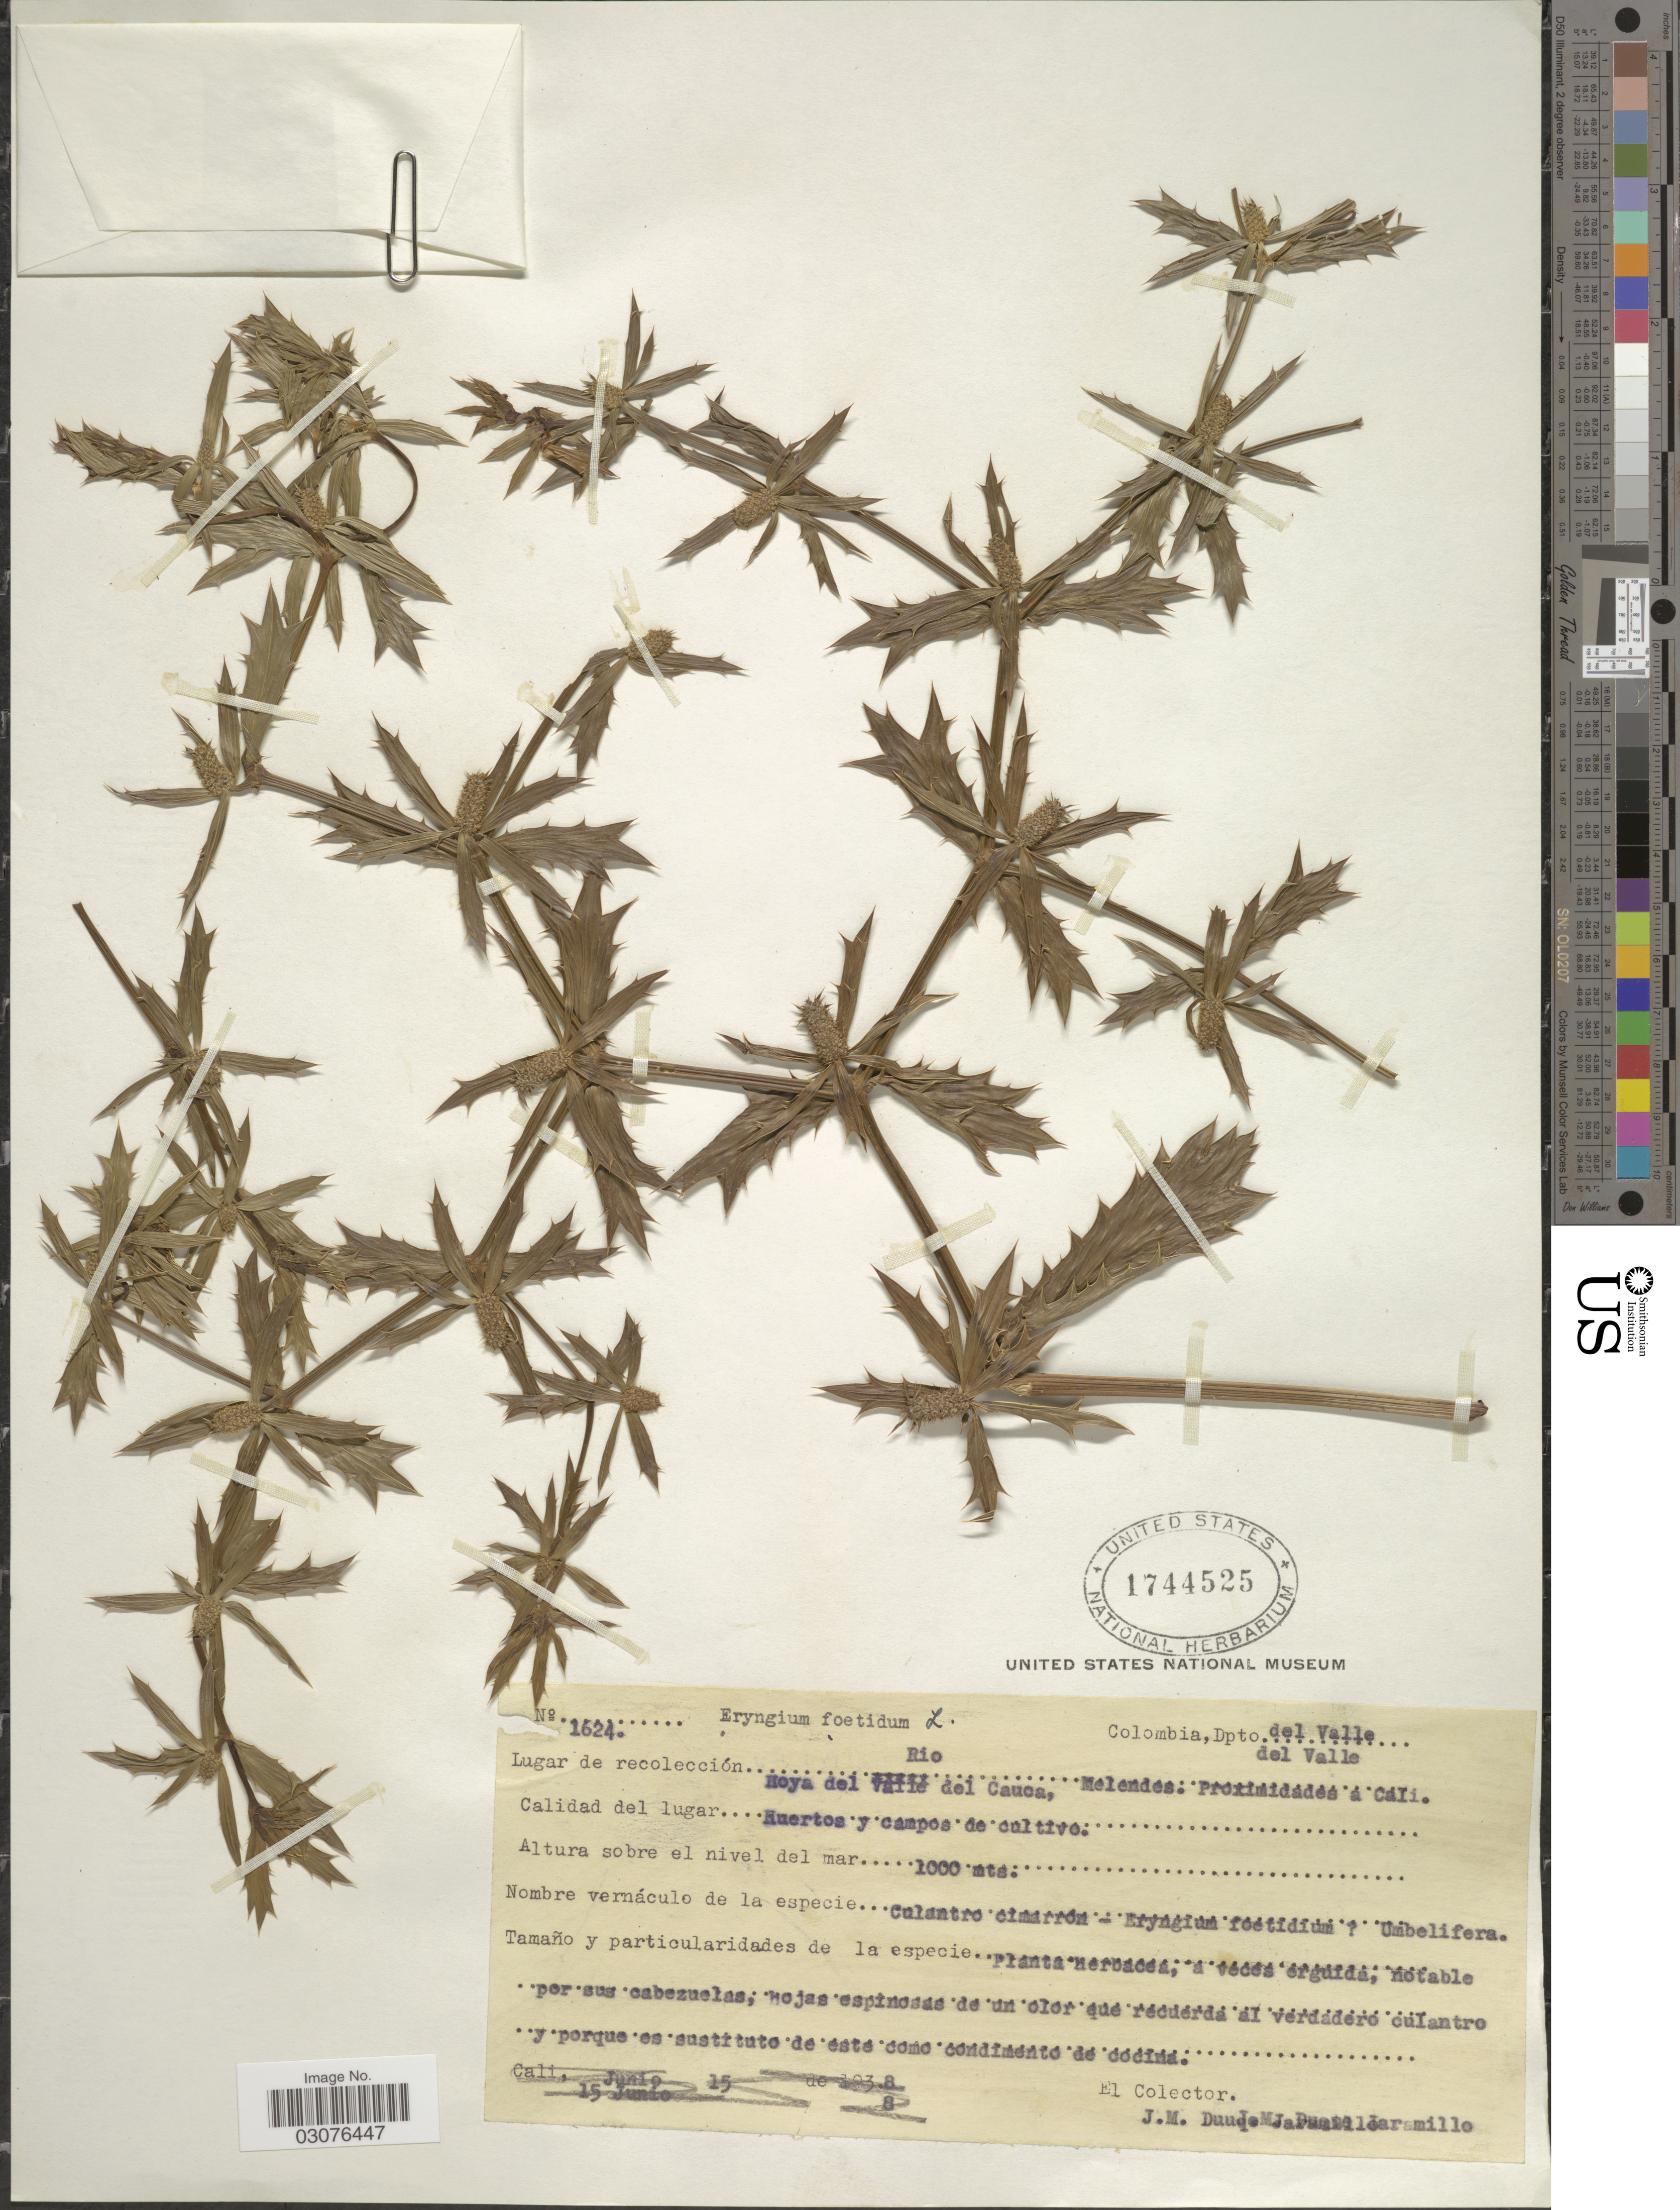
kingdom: Plantae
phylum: Tracheophyta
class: Magnoliopsida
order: Apiales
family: Apiaceae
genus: Eryngium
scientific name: Eryngium foetidum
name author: L.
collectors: J. Duque, Collector illegible & Collector illegible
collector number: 1624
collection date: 1938-06-15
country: Colombia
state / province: Valle del Cauca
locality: Dpto del Valle, del Valle. Hoya del Rio del Cauca, Melendes. Proximidades a Cali.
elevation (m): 1000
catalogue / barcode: US 1744525